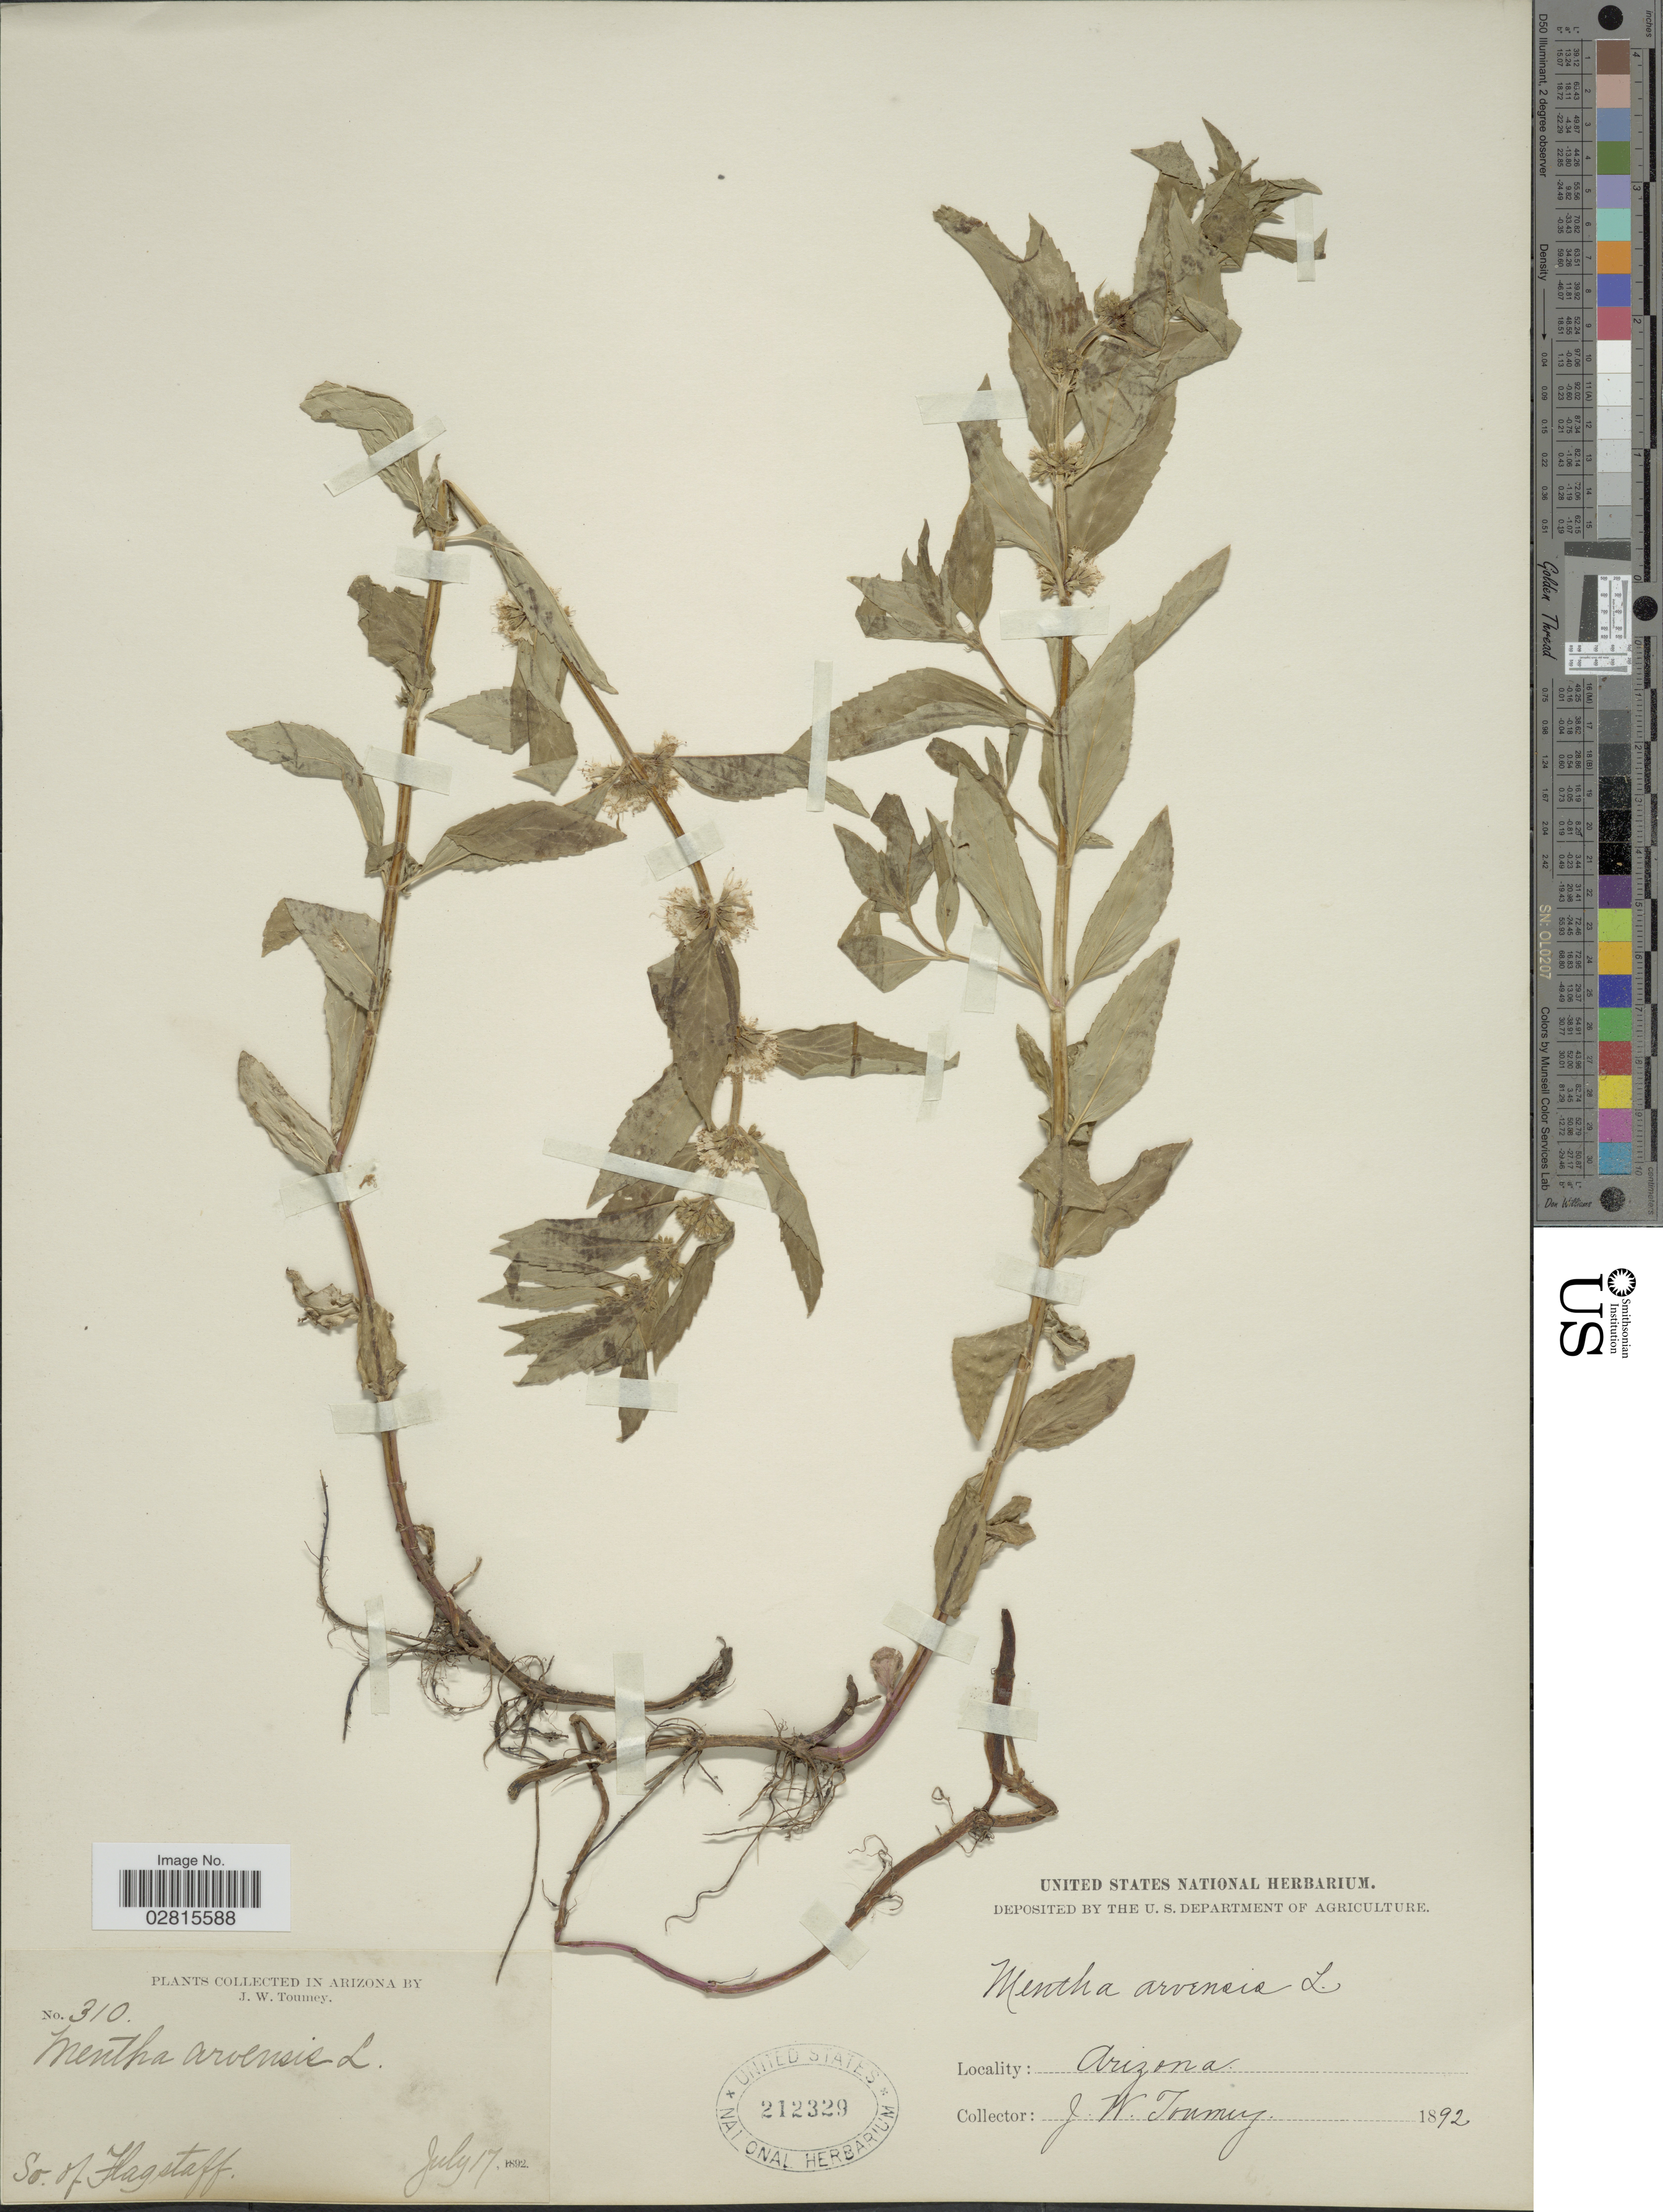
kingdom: Plantae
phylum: Tracheophyta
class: Magnoliopsida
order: Lamiales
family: Lamiaceae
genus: Mentha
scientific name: Mentha penardii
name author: (Briq.) Rydb.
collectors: J. W. Toumey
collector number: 310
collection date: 1892-07-17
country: United States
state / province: Arizona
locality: So. of Flagstaff.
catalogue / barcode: US 212329